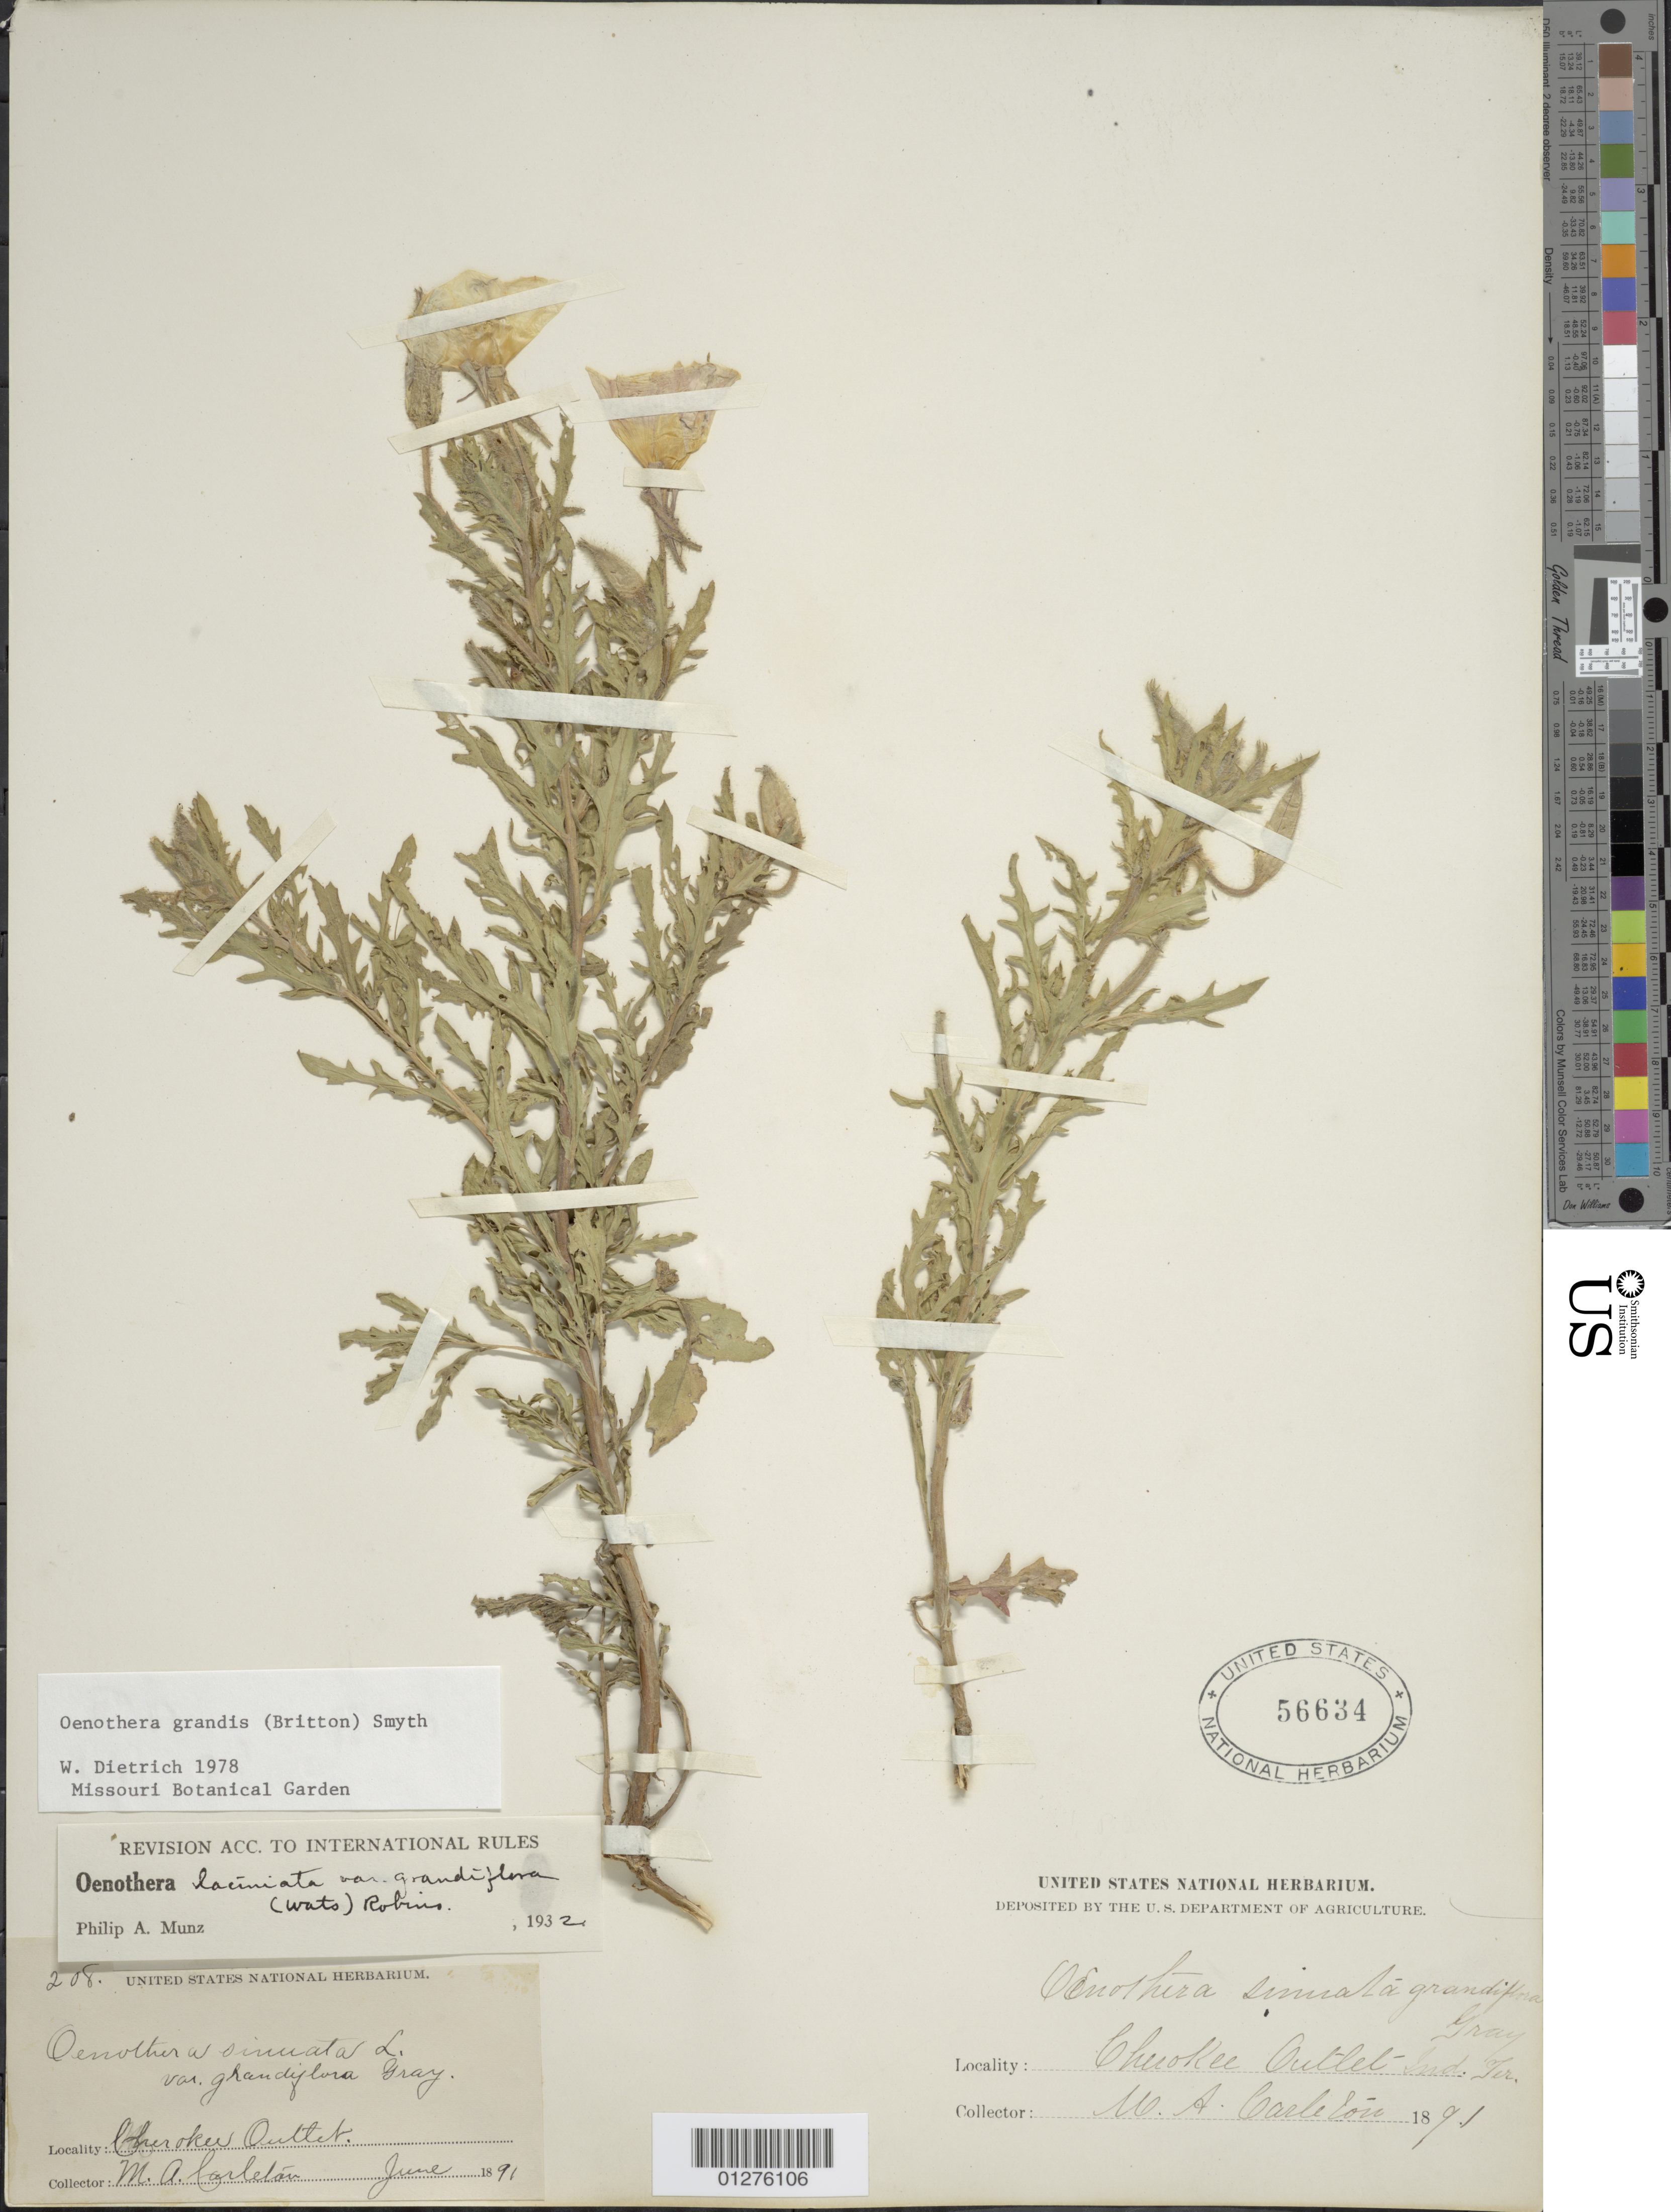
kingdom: Plantae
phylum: Tracheophyta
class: Magnoliopsida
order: Myrtales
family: Onagraceae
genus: Oenothera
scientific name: Oenothera grandis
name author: (Britton) Smyth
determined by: Dietrich, W.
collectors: M. A. Carleton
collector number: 208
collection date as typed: Jun 1891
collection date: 1891-06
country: United States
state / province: Oklahoma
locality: Cherokee Outlet.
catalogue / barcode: US 56634